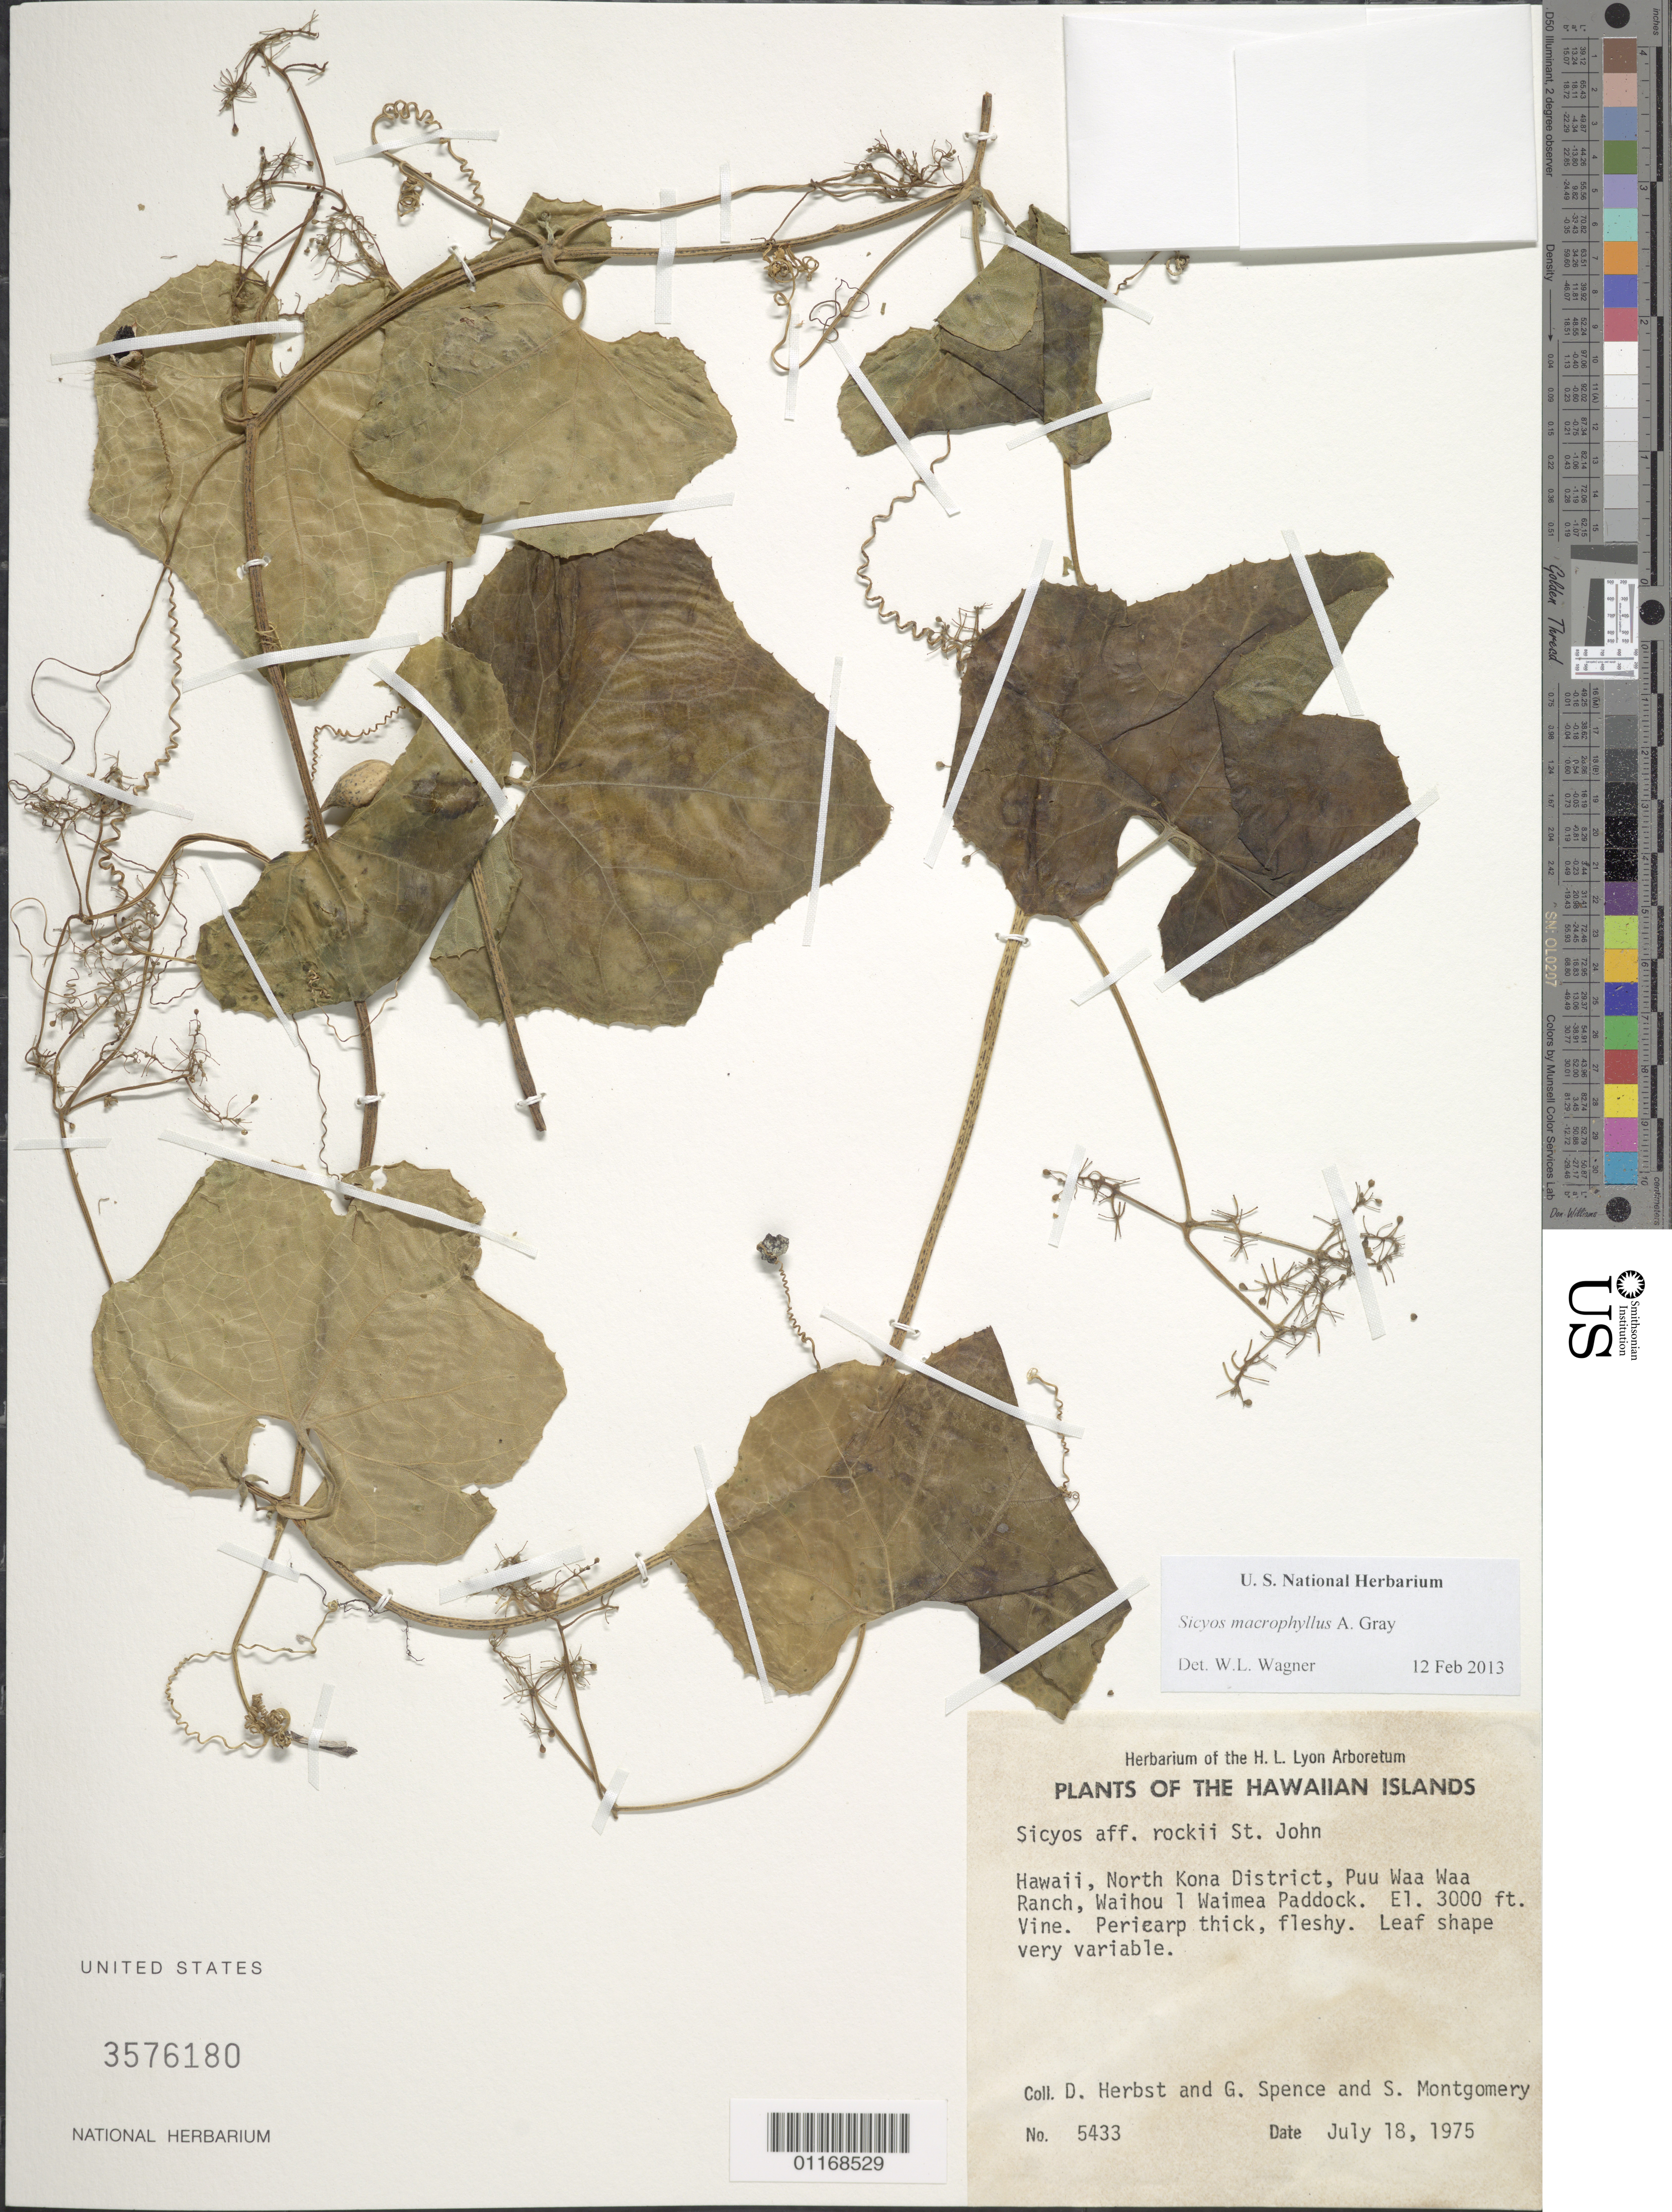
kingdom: Plantae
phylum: Tracheophyta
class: Magnoliopsida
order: Cucurbitales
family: Cucurbitaceae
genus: Sicyos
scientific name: Sicyos macrophyllus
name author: A. Gray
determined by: Wagner, W. L., (BOT), Smithsonian Institution - National Museum of Natural History (UNITED STATES)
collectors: D. R. Herbst, G. Spence & S. Montgomery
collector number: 5433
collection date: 1975-07-18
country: United States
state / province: Hawaii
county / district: Hawaii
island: Hawaii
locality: North Kona District, Pu'u Waa Waa Ranch, Waihou 1 Waimea Paddock.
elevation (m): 914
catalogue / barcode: US 3576180